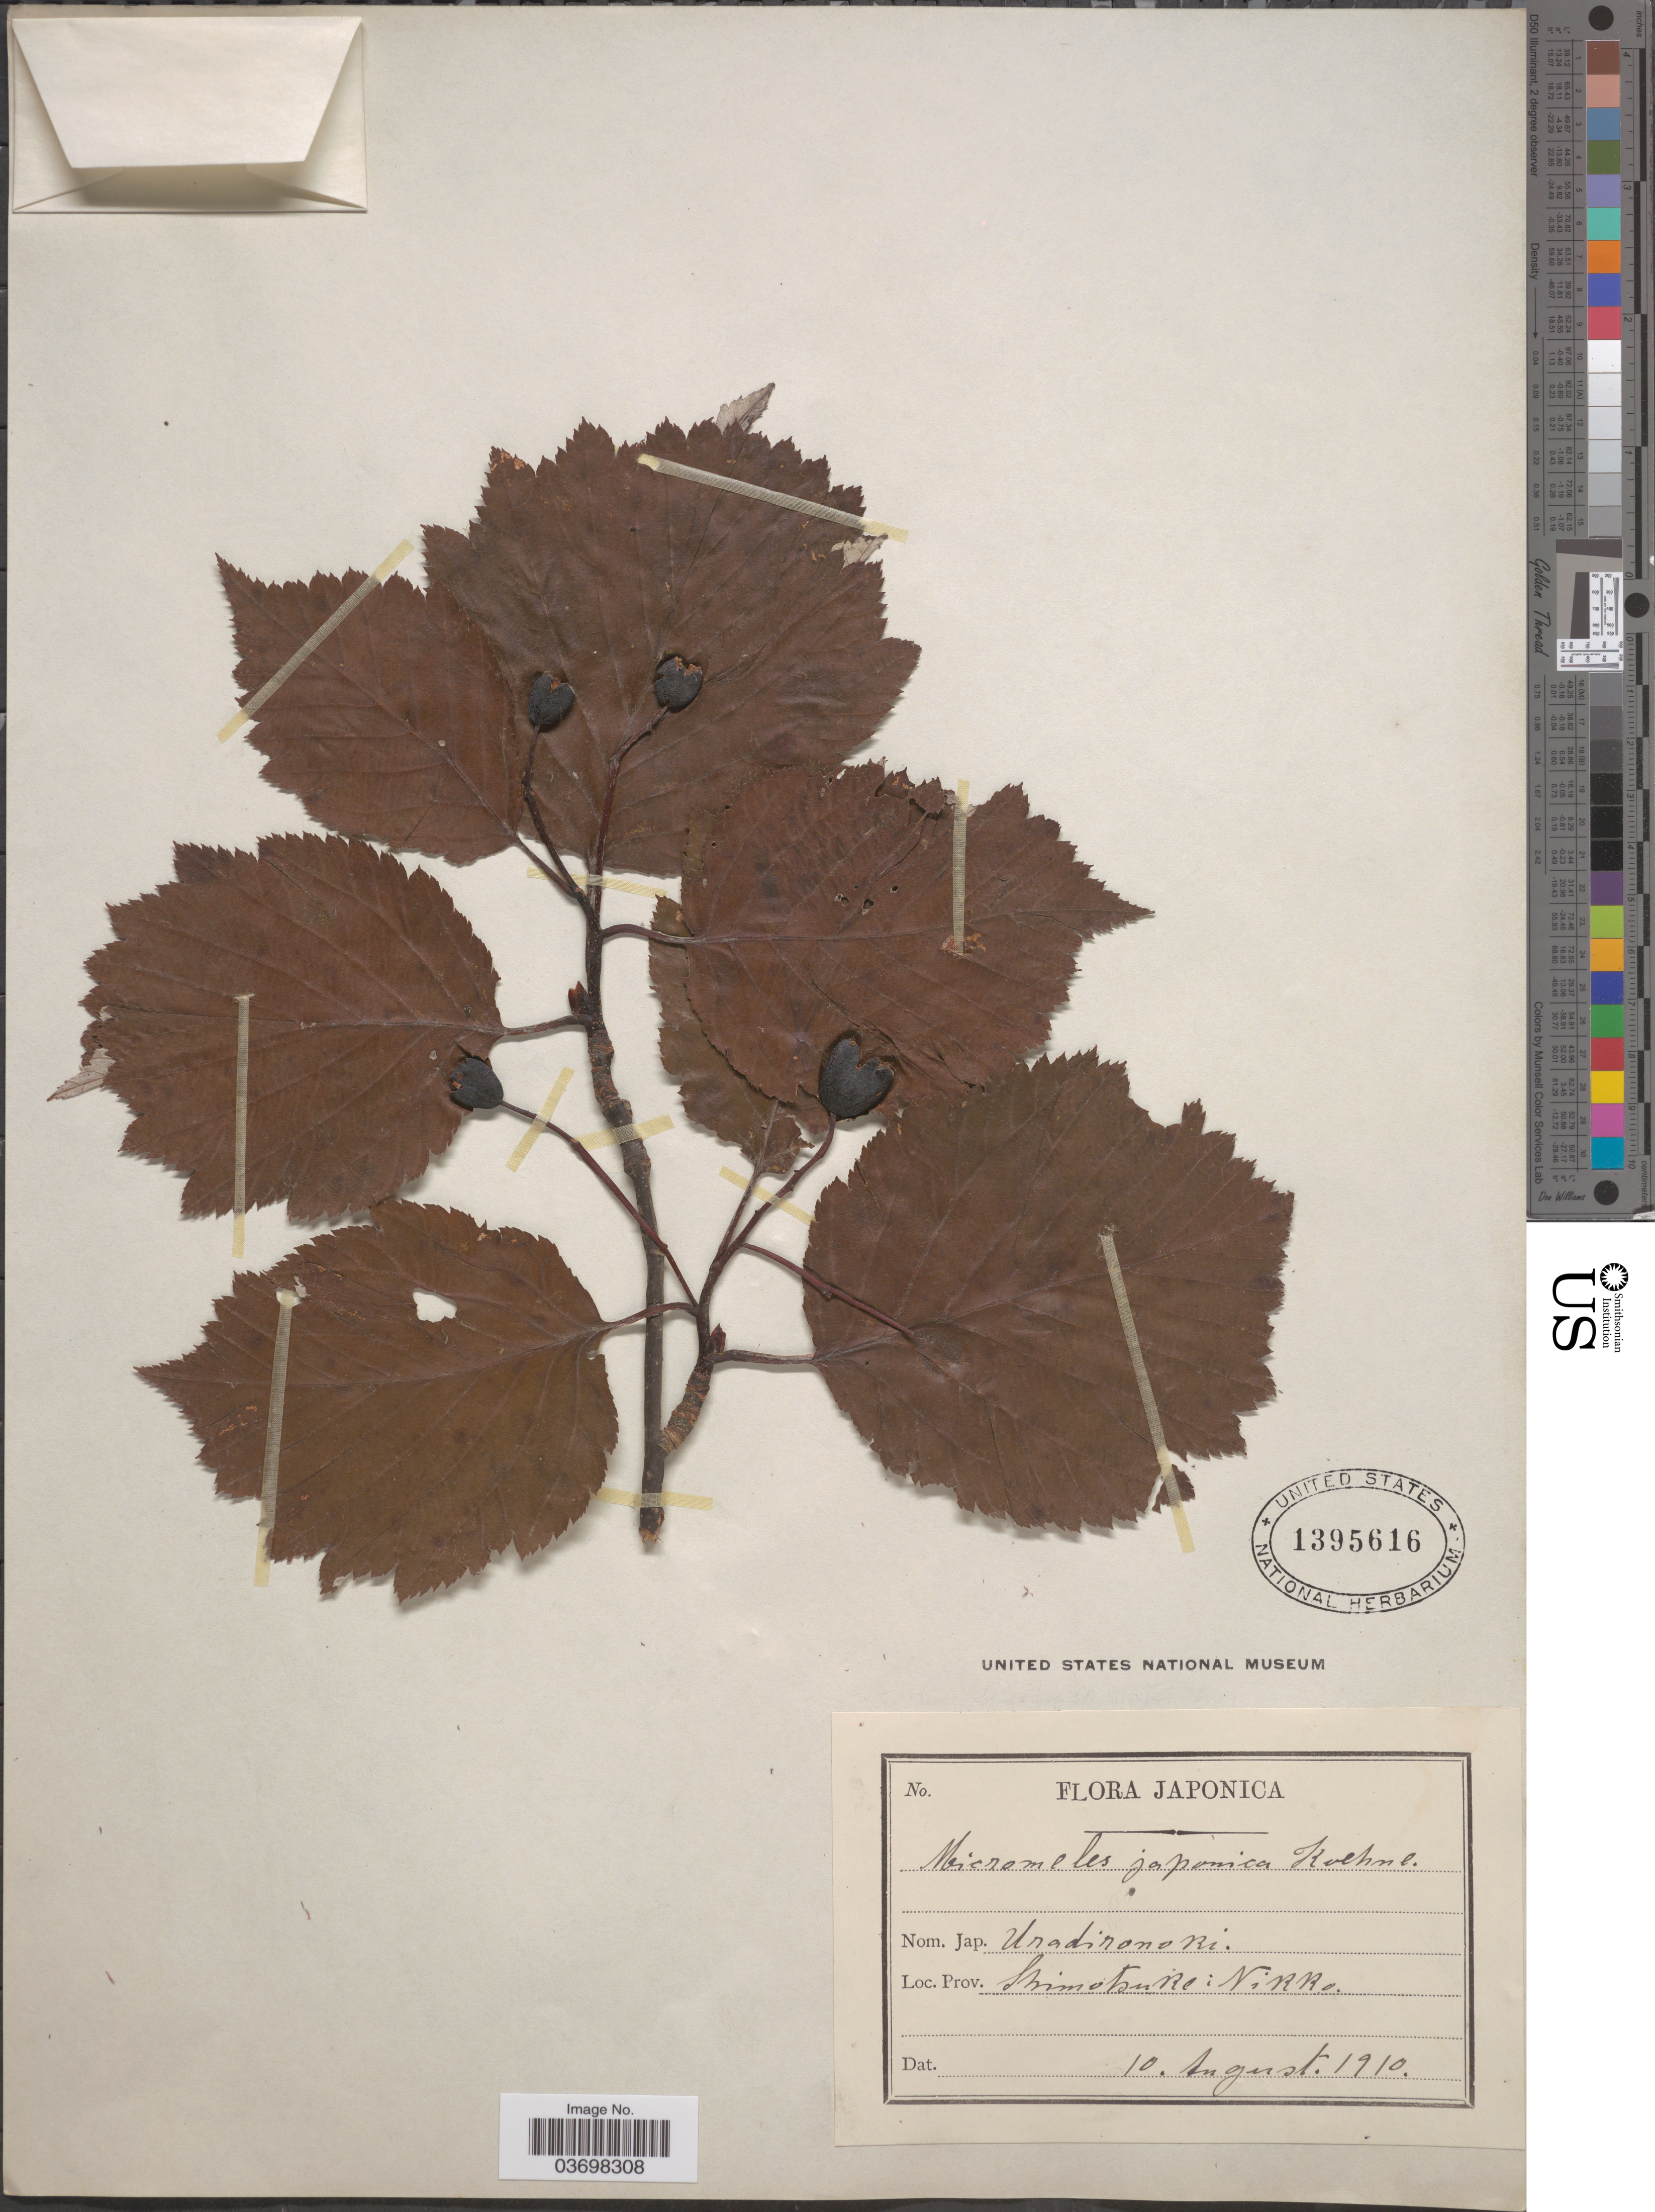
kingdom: Plantae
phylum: Tracheophyta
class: Magnoliopsida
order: Rosales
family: Rosaceae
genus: Sorbus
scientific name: Sorbus japonica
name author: (Decne.) Hedl.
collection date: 1910-08-10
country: Japan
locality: Japonica. Shimotsuke: Nikko.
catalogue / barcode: US 1395616